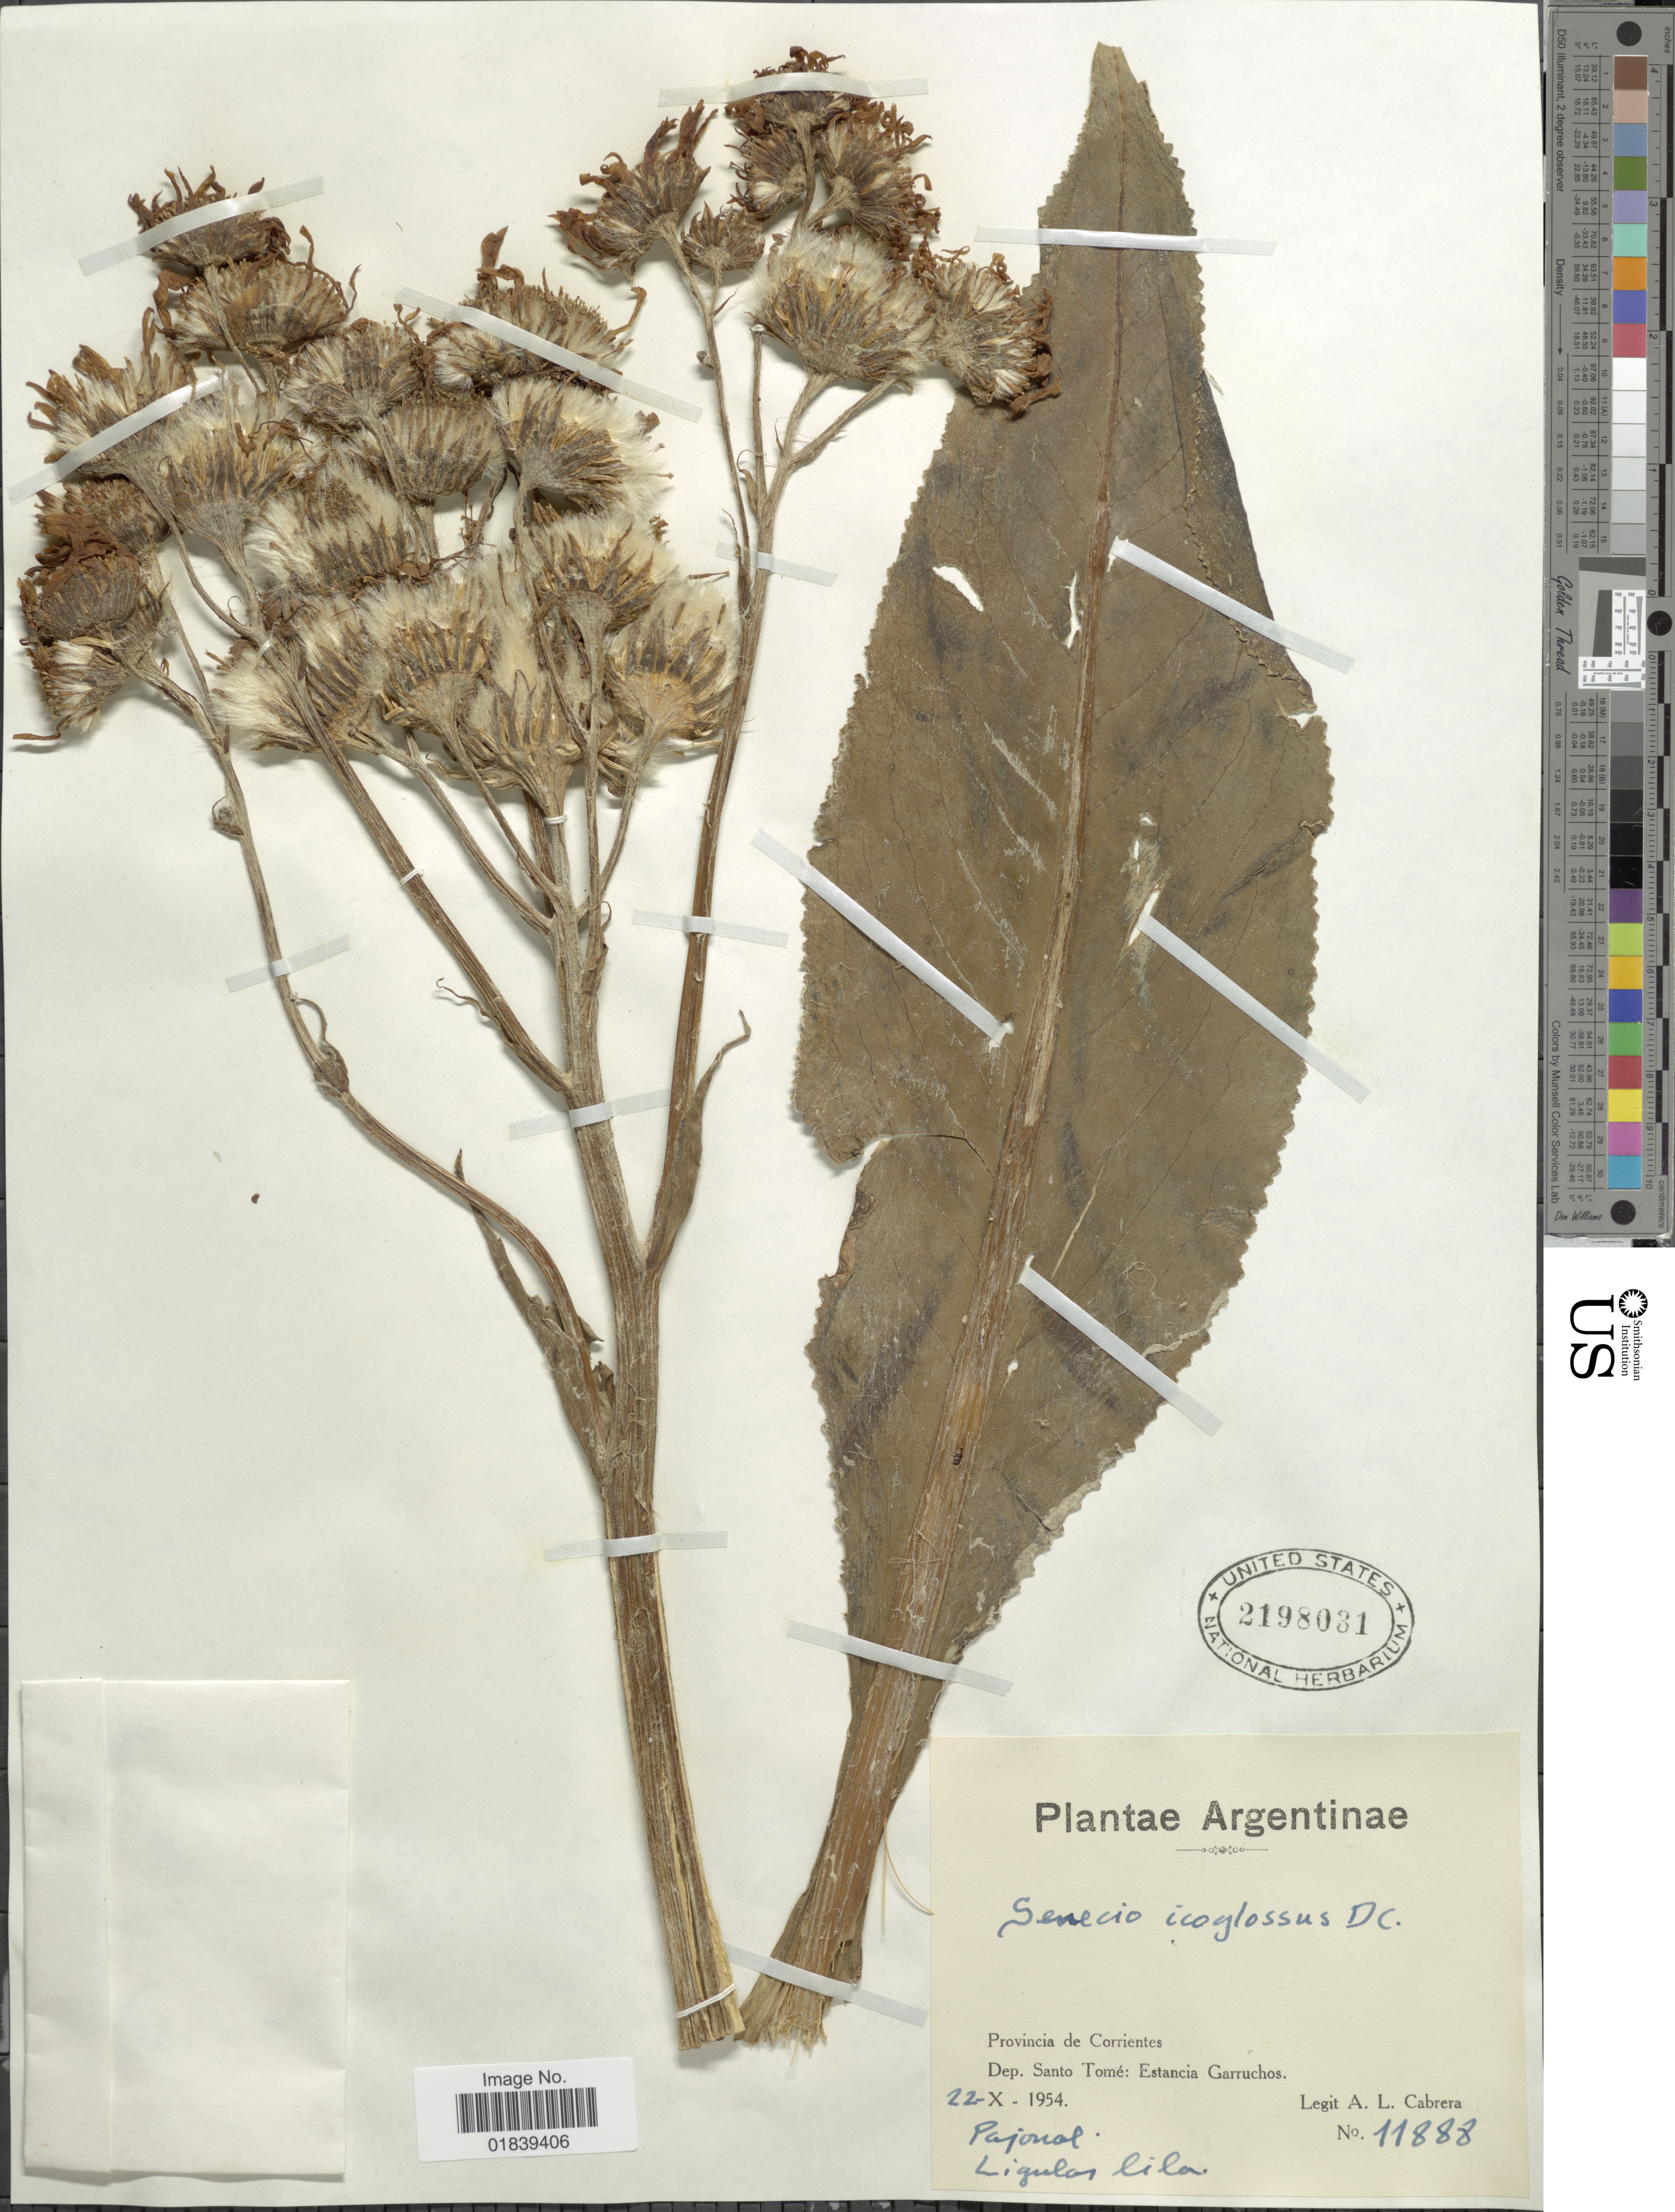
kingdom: Plantae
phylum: Tracheophyta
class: Magnoliopsida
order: Asterales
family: Asteraceae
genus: Senecio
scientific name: Senecio icoglossus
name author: DC.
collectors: A. L. Cabrera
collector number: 11888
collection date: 1954-10-22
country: Argentina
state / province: Corrientes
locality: Dep. Santo Tome, Estancia Garruchos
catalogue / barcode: US 2198031